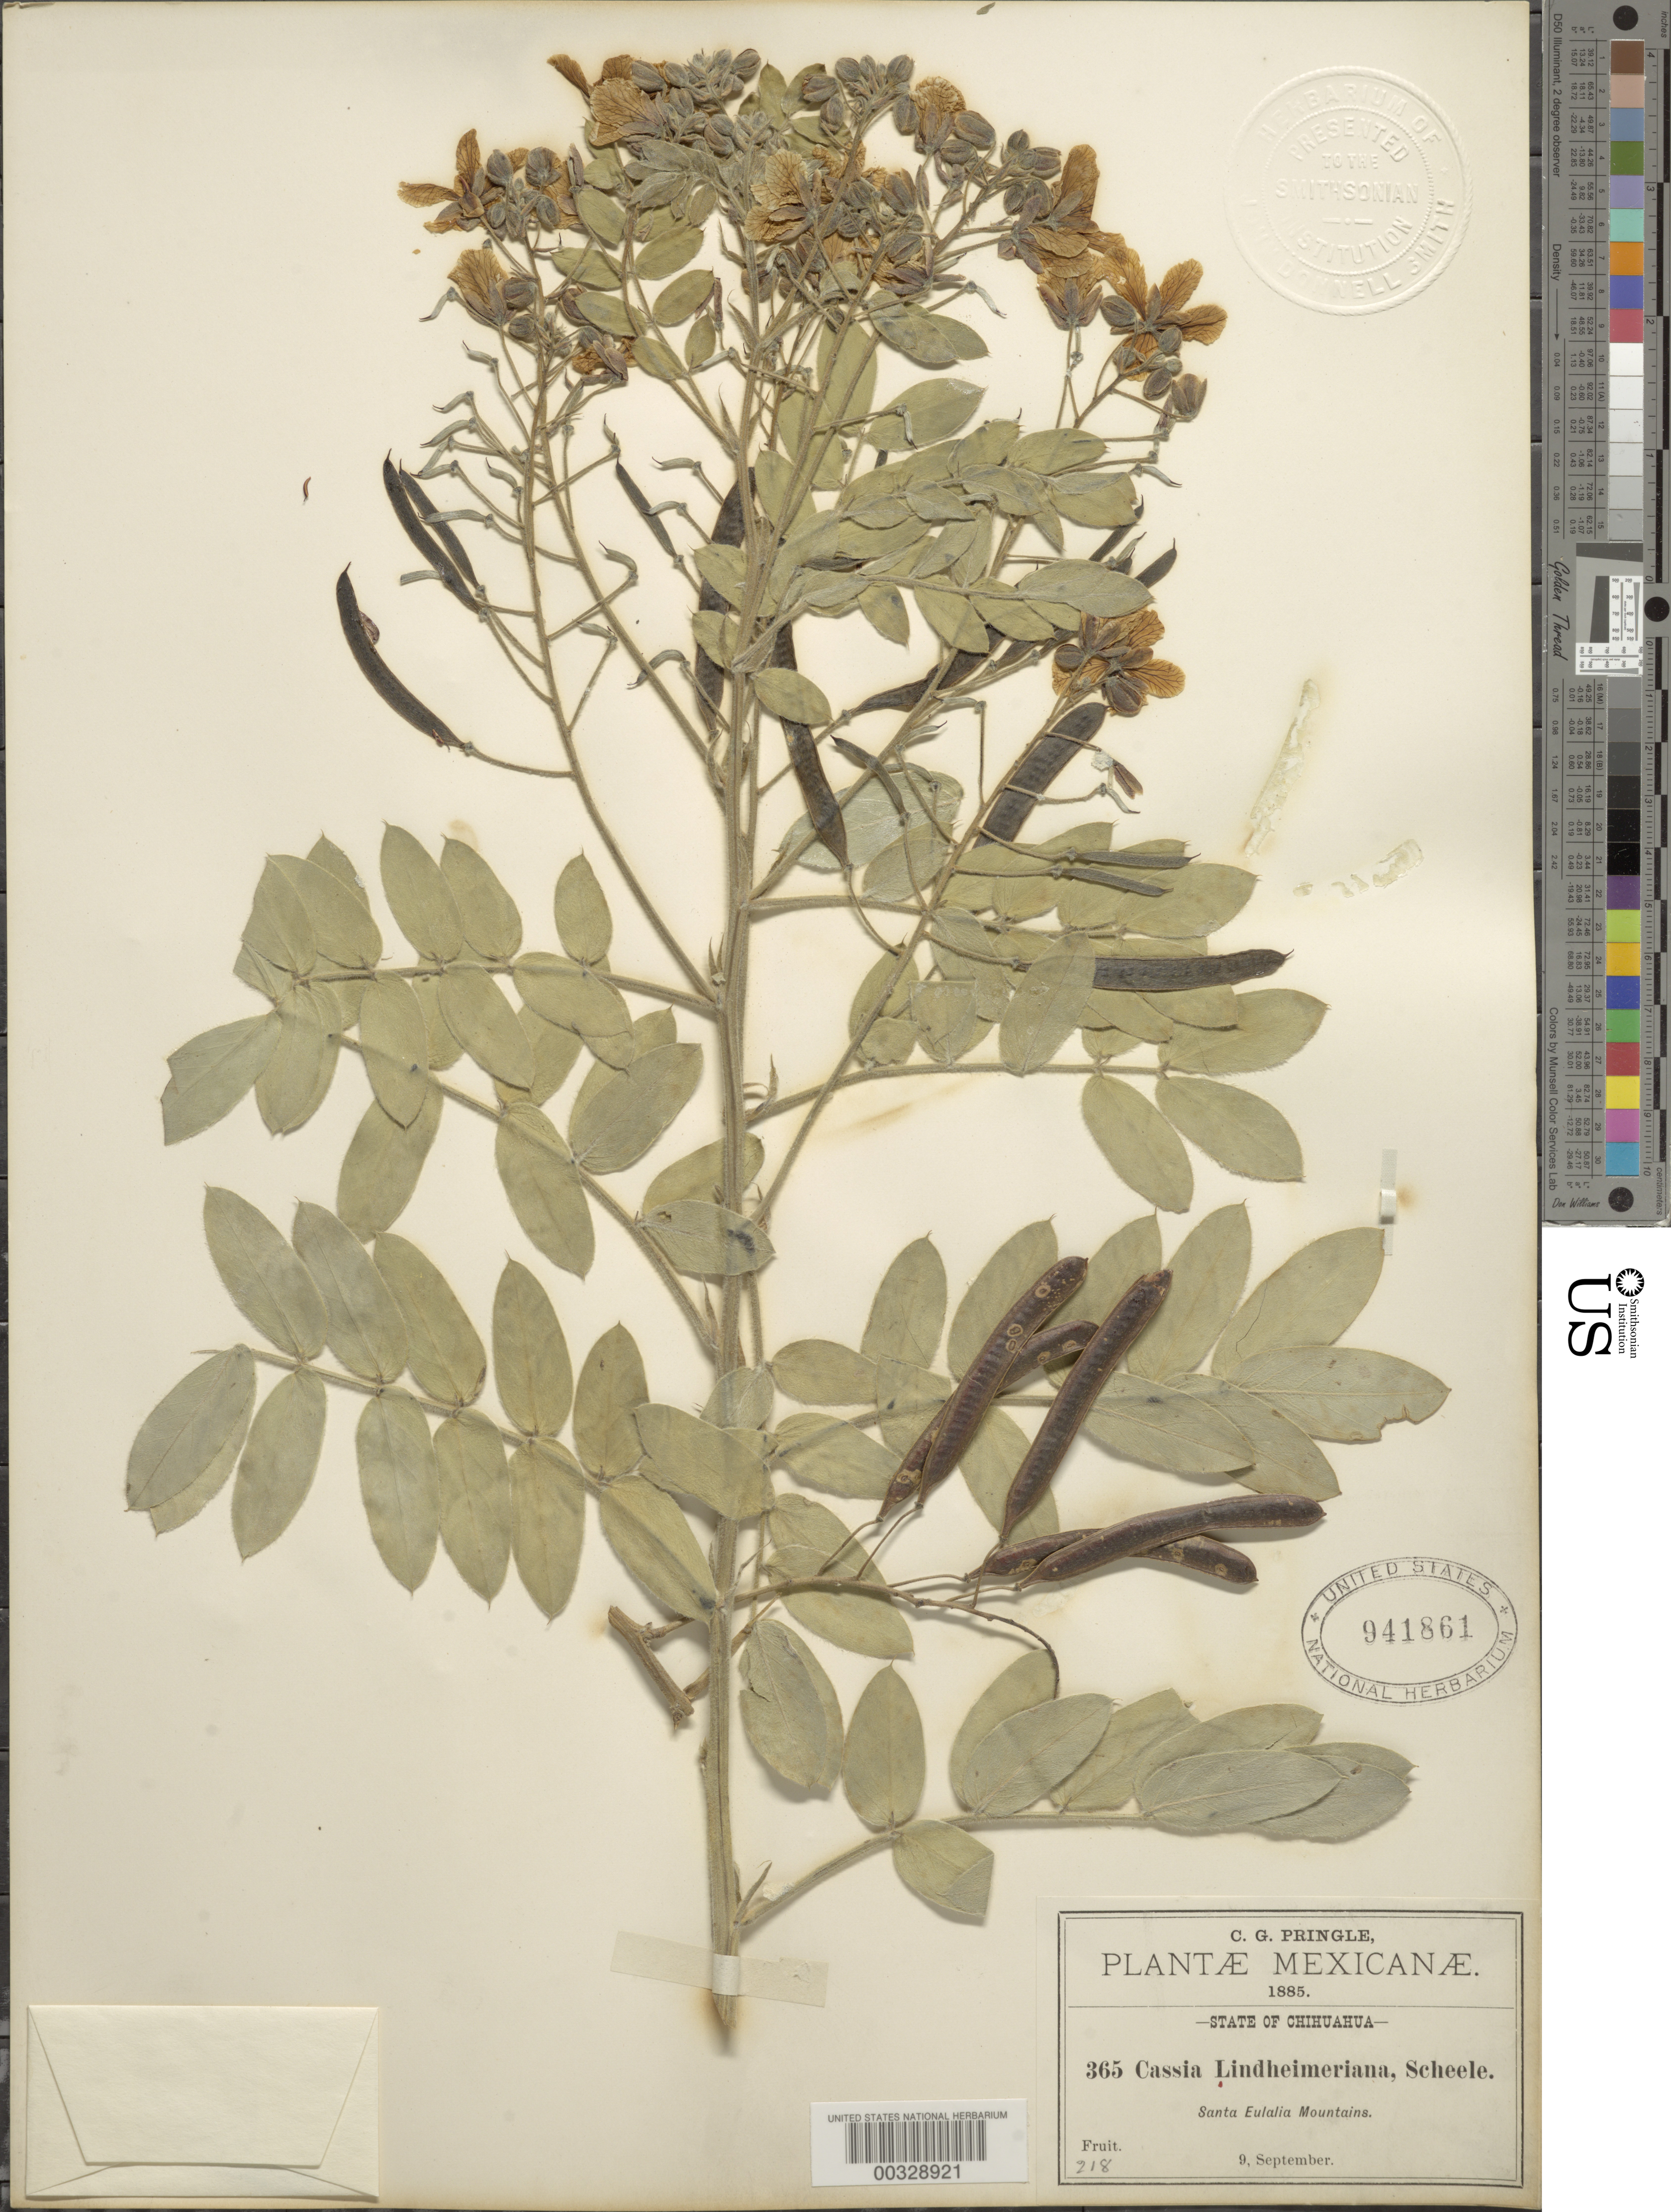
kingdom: Plantae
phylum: Tracheophyta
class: Magnoliopsida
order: Fabales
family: Fabaceae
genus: Senna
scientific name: Senna lindheimeriana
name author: (Scheele) H.S. Irwin & Barneby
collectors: C. G. Pringle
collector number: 365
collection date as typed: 09 Sep 1885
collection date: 1885-09-09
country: Mexico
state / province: Chihuahua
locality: Santa Eulalia Mountains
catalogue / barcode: US 941861